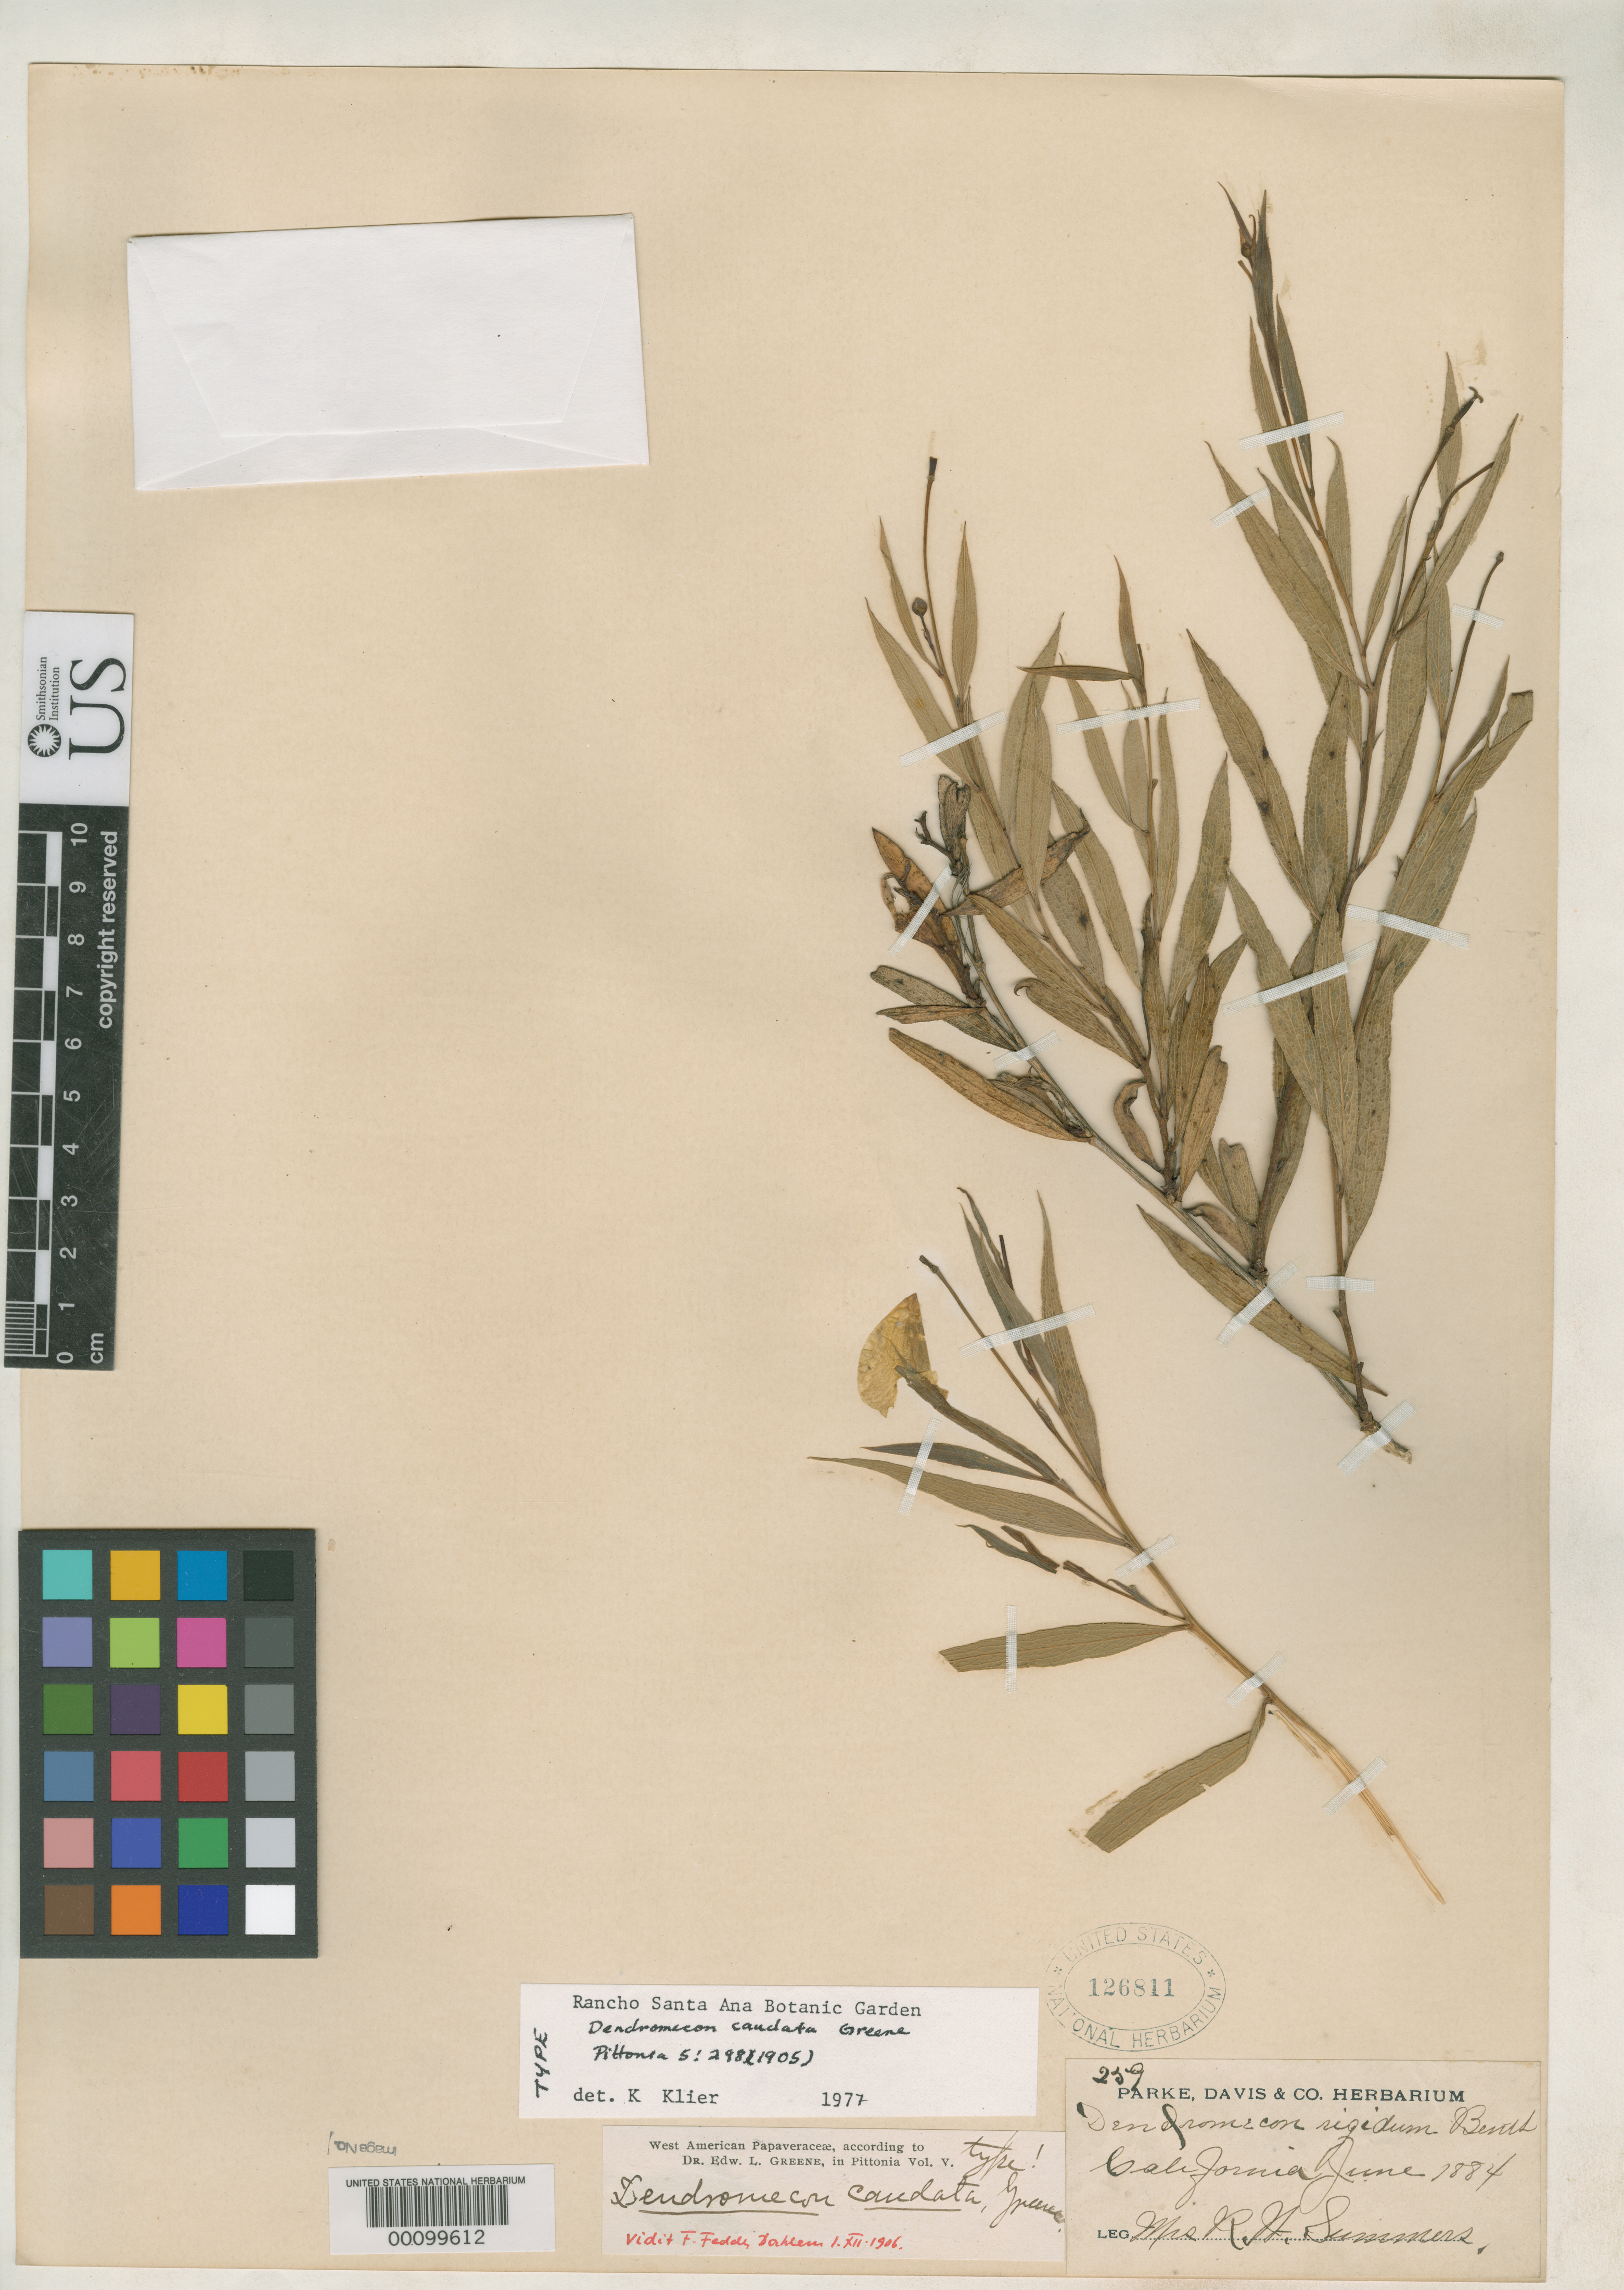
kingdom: Plantae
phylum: Tracheophyta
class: Magnoliopsida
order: Ranunculales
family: Papaveraceae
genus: Dendromecon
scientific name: Dendromecon caudatum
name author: Greene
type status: Holotype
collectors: L. Summers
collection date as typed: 1884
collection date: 1884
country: United States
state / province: California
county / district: San Luis Obispo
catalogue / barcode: US 126811